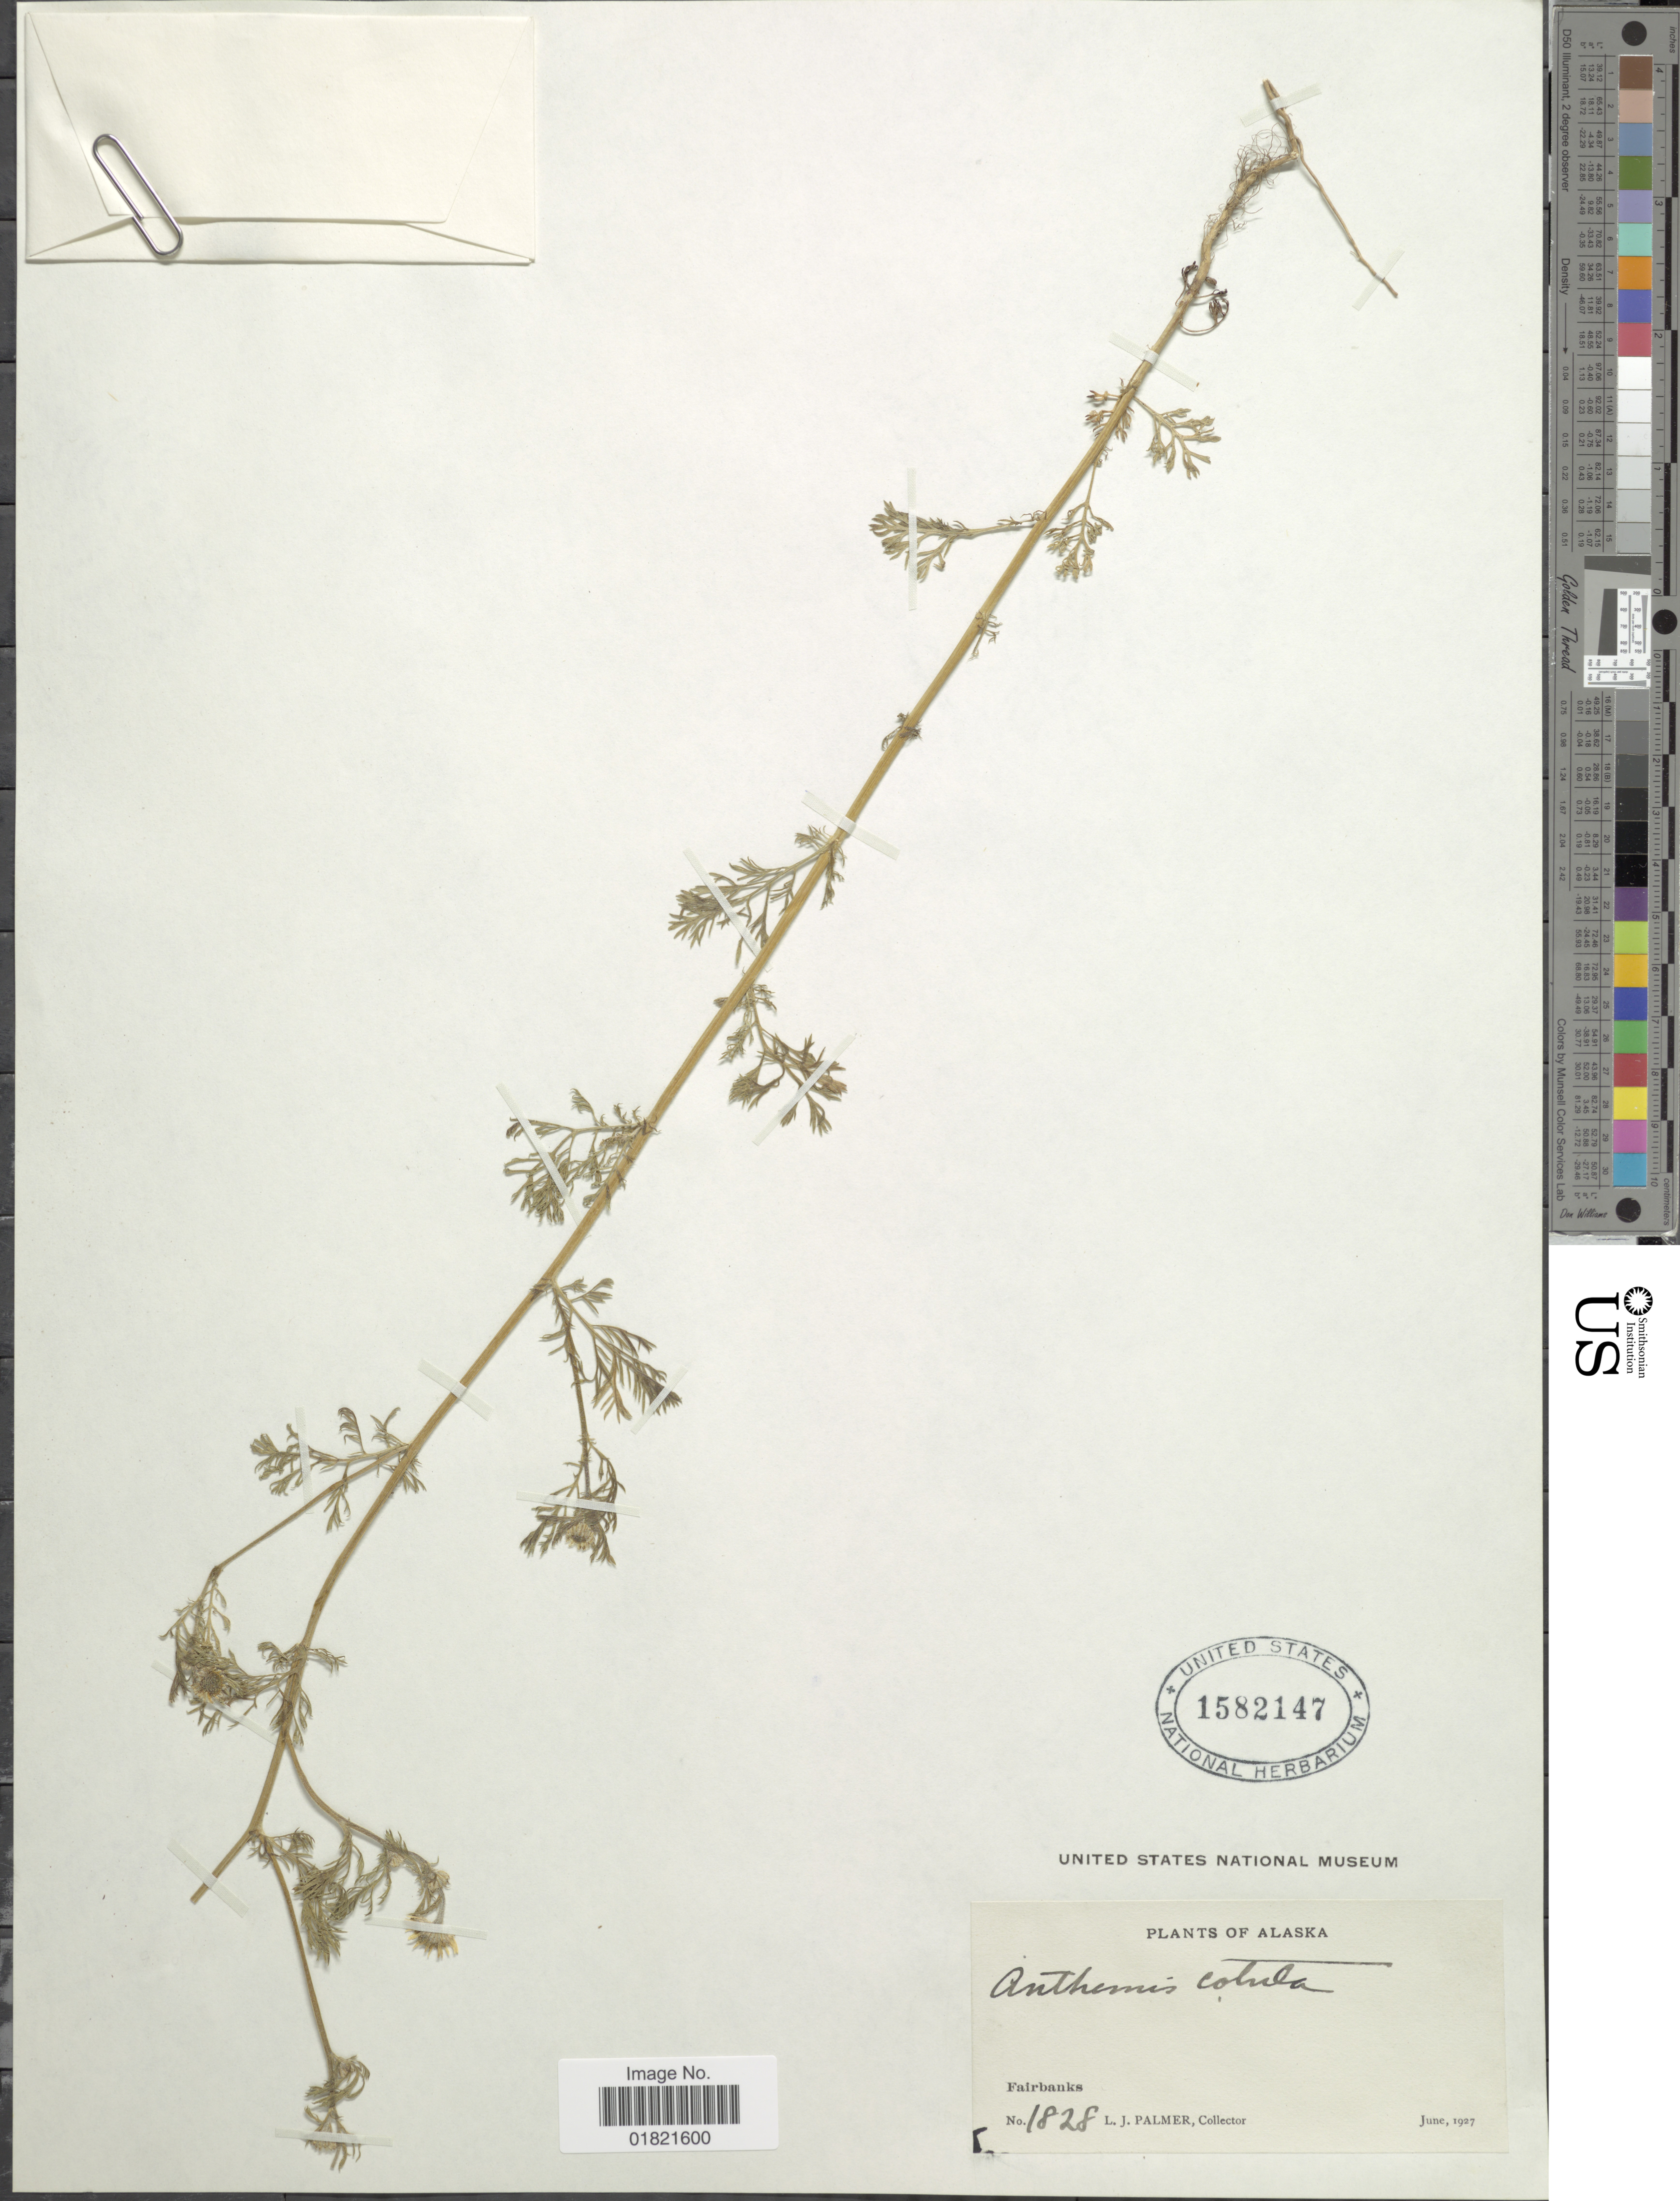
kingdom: Plantae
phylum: Tracheophyta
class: Magnoliopsida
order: Asterales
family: Asteraceae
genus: Anthemis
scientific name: Anthemis cotula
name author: L.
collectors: L. J. Palmer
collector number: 1828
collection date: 1927-06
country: United States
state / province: Alaska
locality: Fairbanks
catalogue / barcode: US 1582147